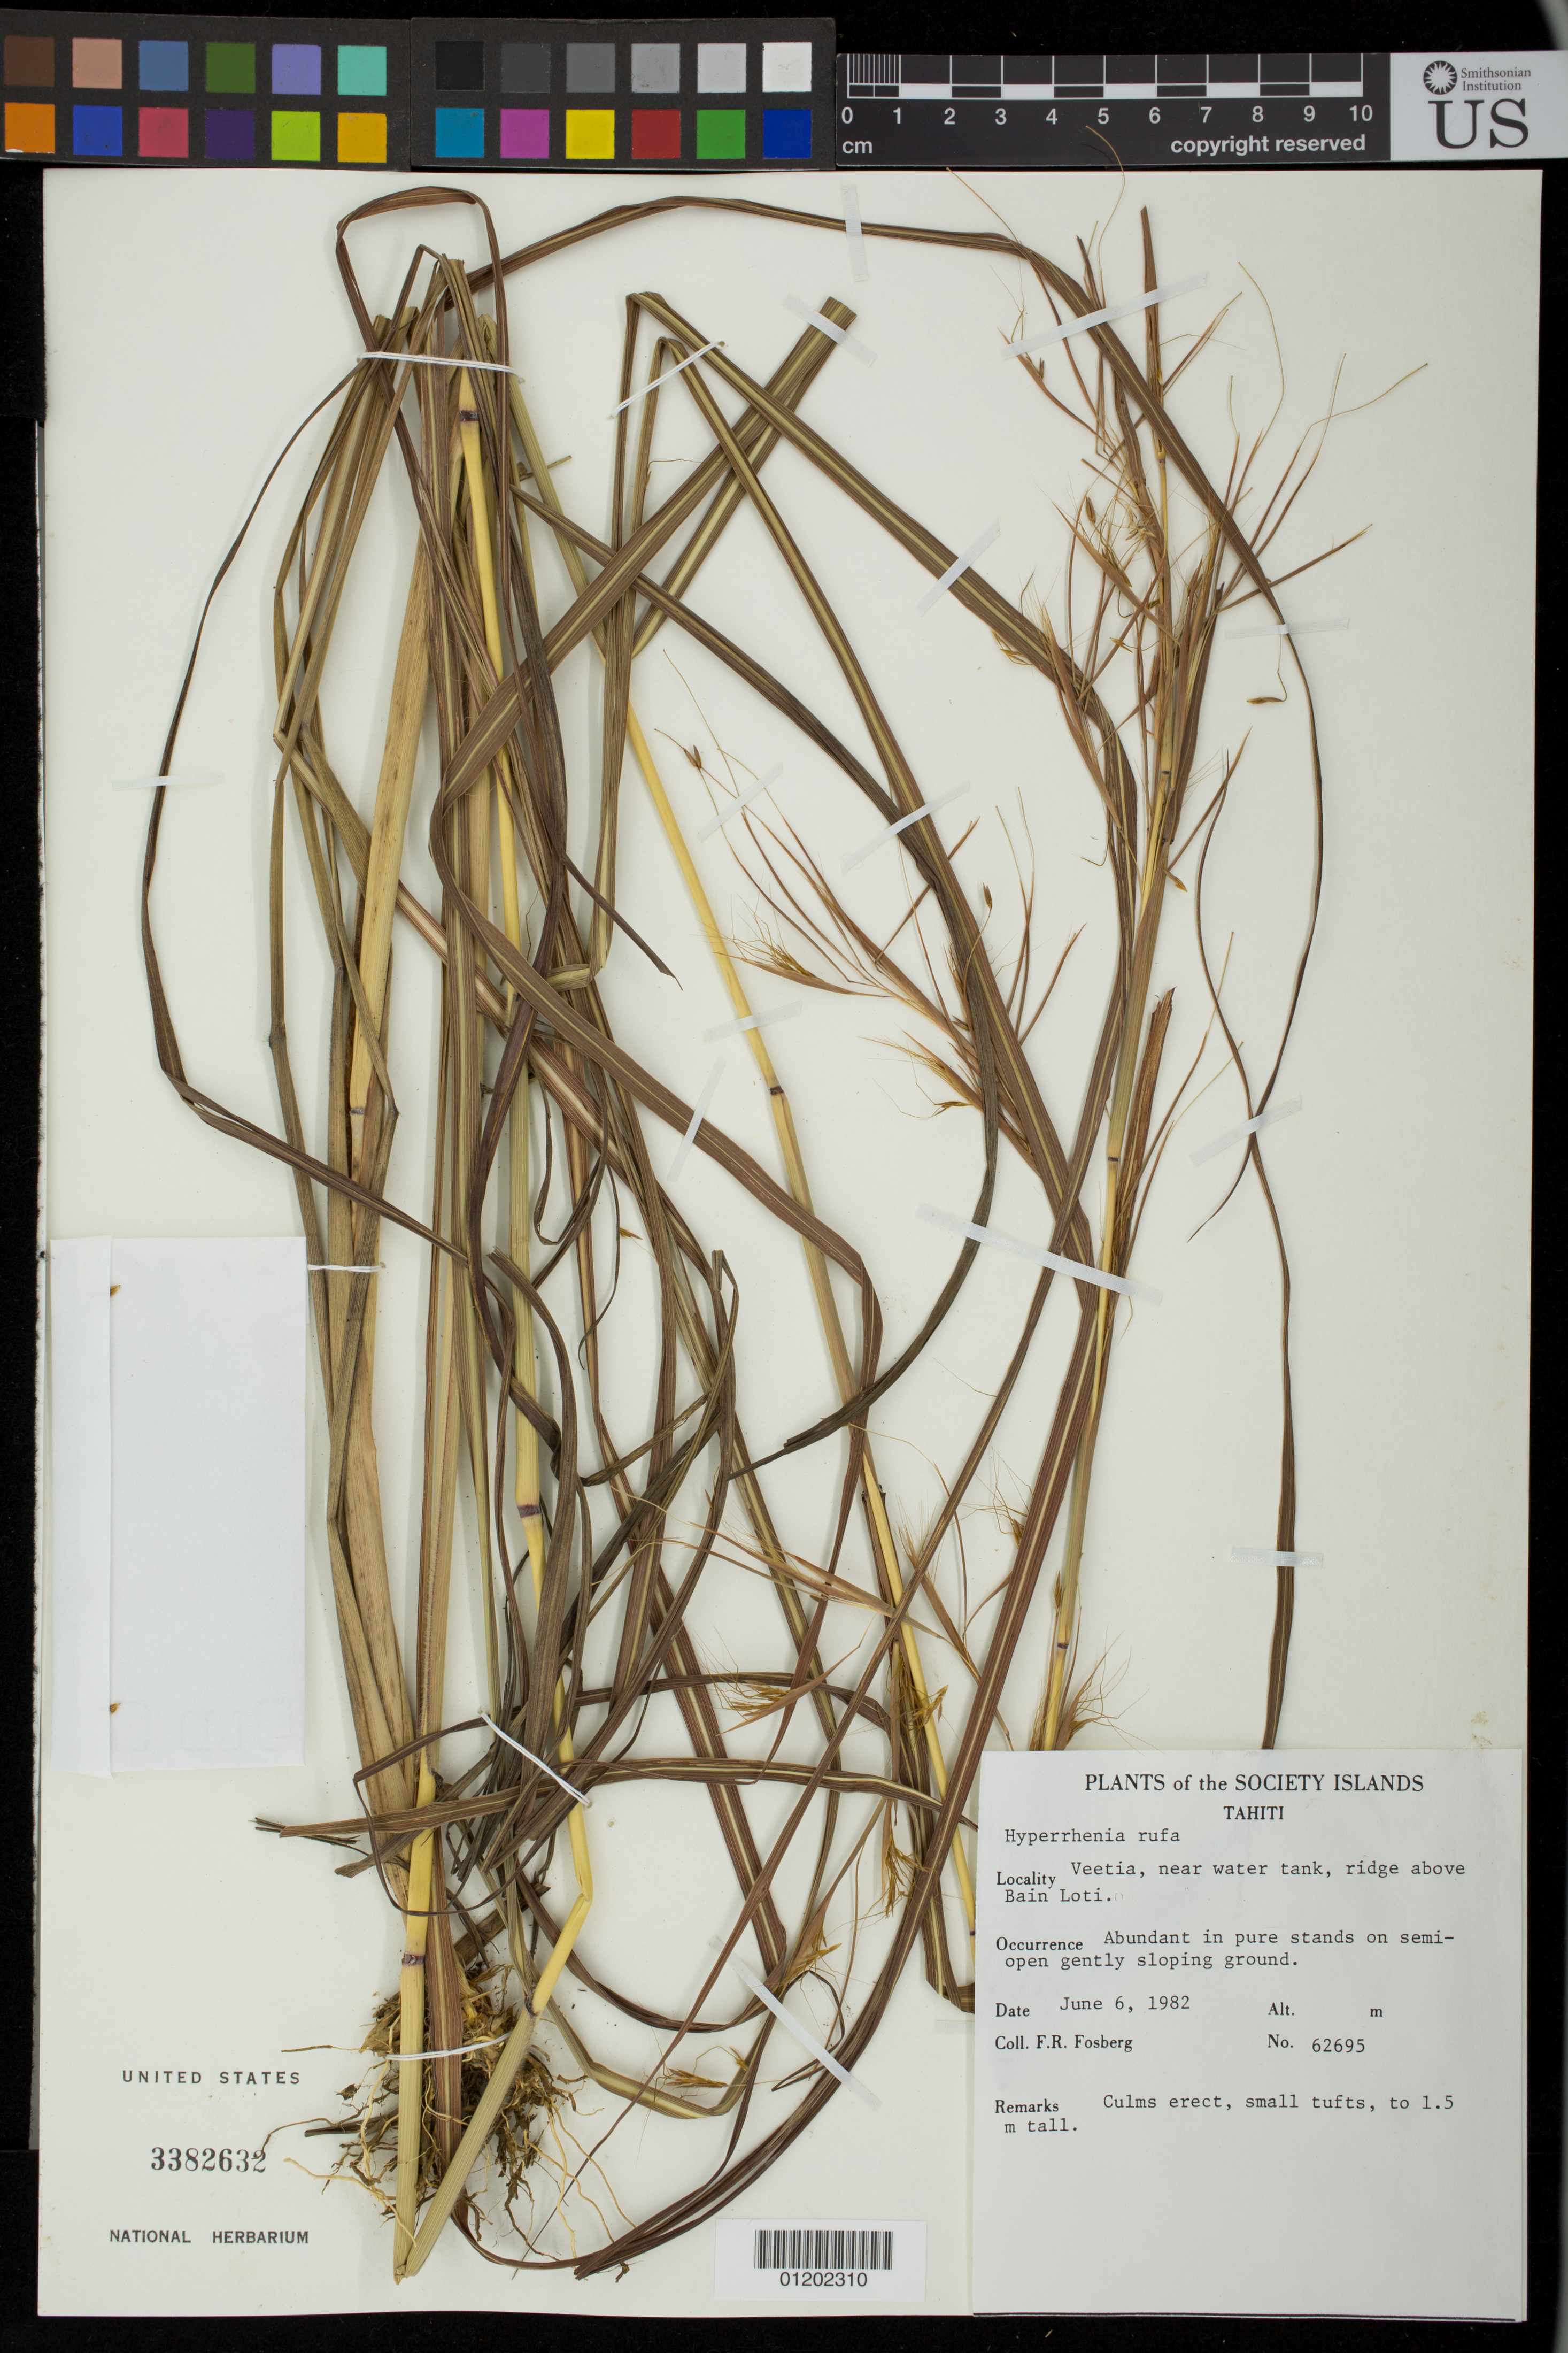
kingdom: Plantae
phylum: Tracheophyta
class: Liliopsida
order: Poales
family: Poaceae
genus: Hyparrhenia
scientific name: Hyparrhenia rufa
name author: (Nees) Stapf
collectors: F. R. Fosberg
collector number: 62695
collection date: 1982-06-06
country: French Polynesia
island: Tahiti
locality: Veetia, near water tank, ridge above Bain Loti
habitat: in pure stands, on semi-open land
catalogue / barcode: US 3382632